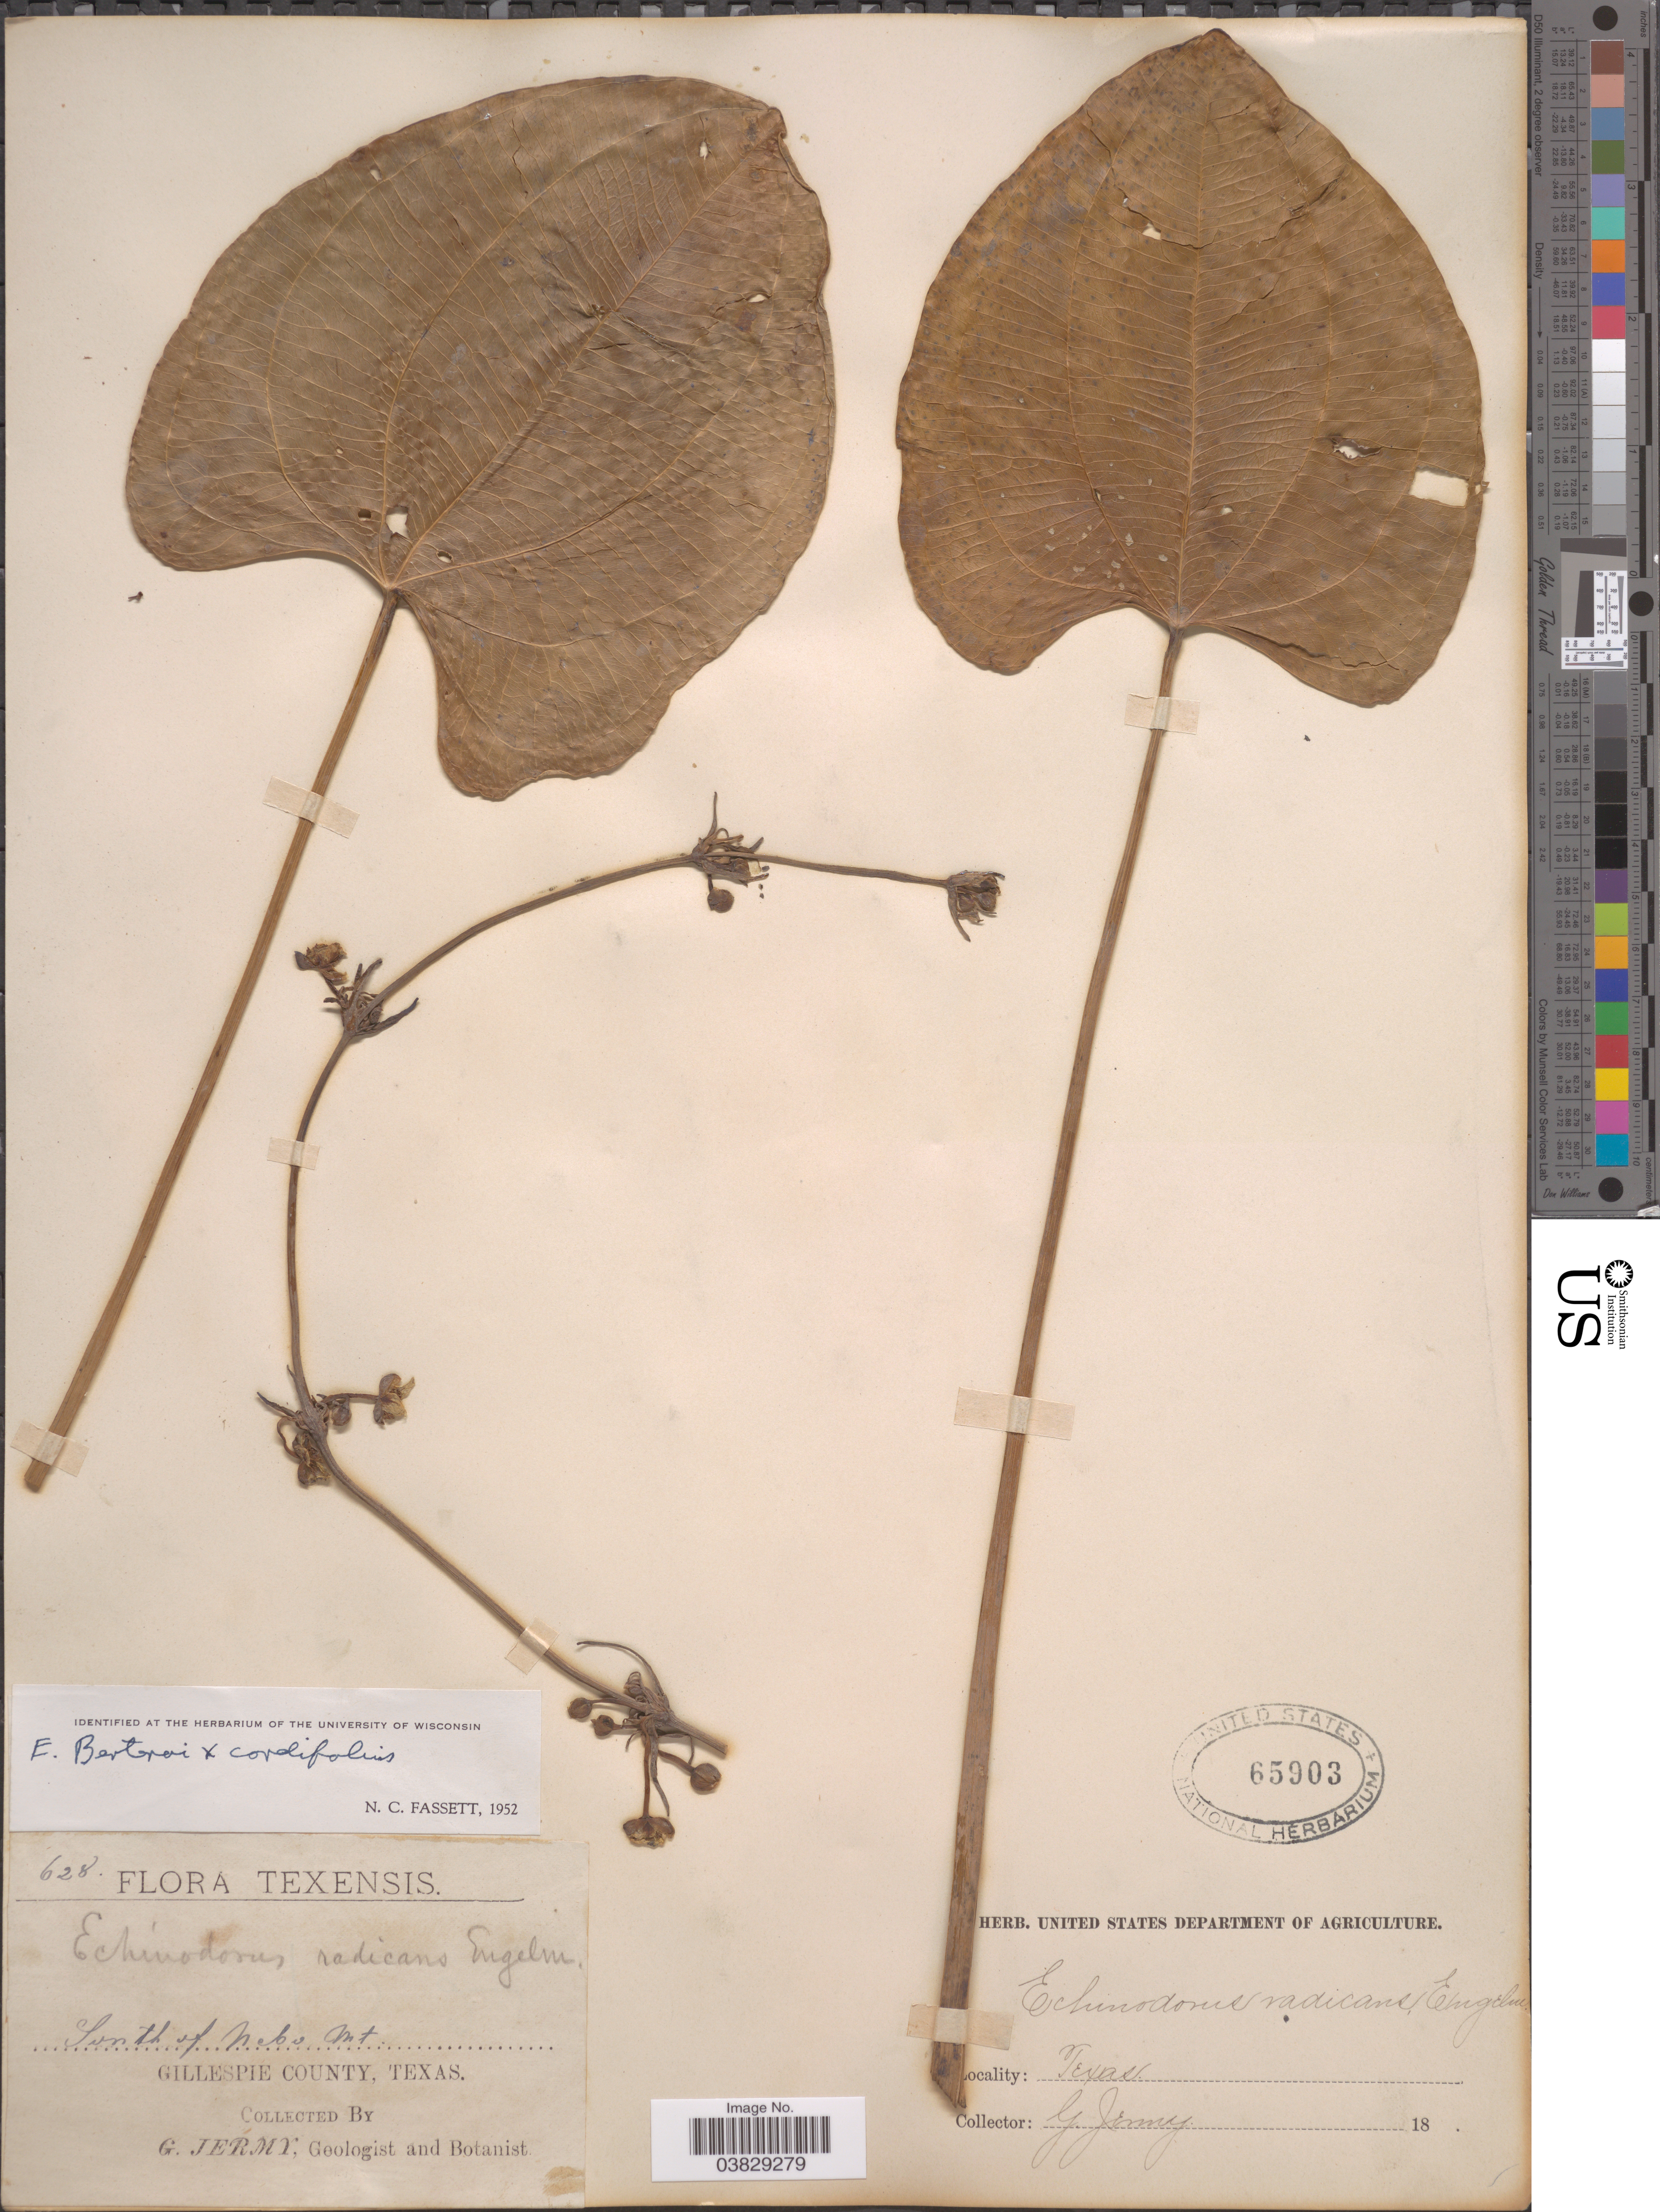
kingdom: Plantae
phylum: Tracheophyta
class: Liliopsida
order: Alismatales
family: Alismataceae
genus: Echinodorus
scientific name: Echinodorus cordifolius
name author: (L.) Griseb.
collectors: G. Jermy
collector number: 628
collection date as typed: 18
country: United States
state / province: Texas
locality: South of Nebo Mt. Gillespie County.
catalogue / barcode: US 65903